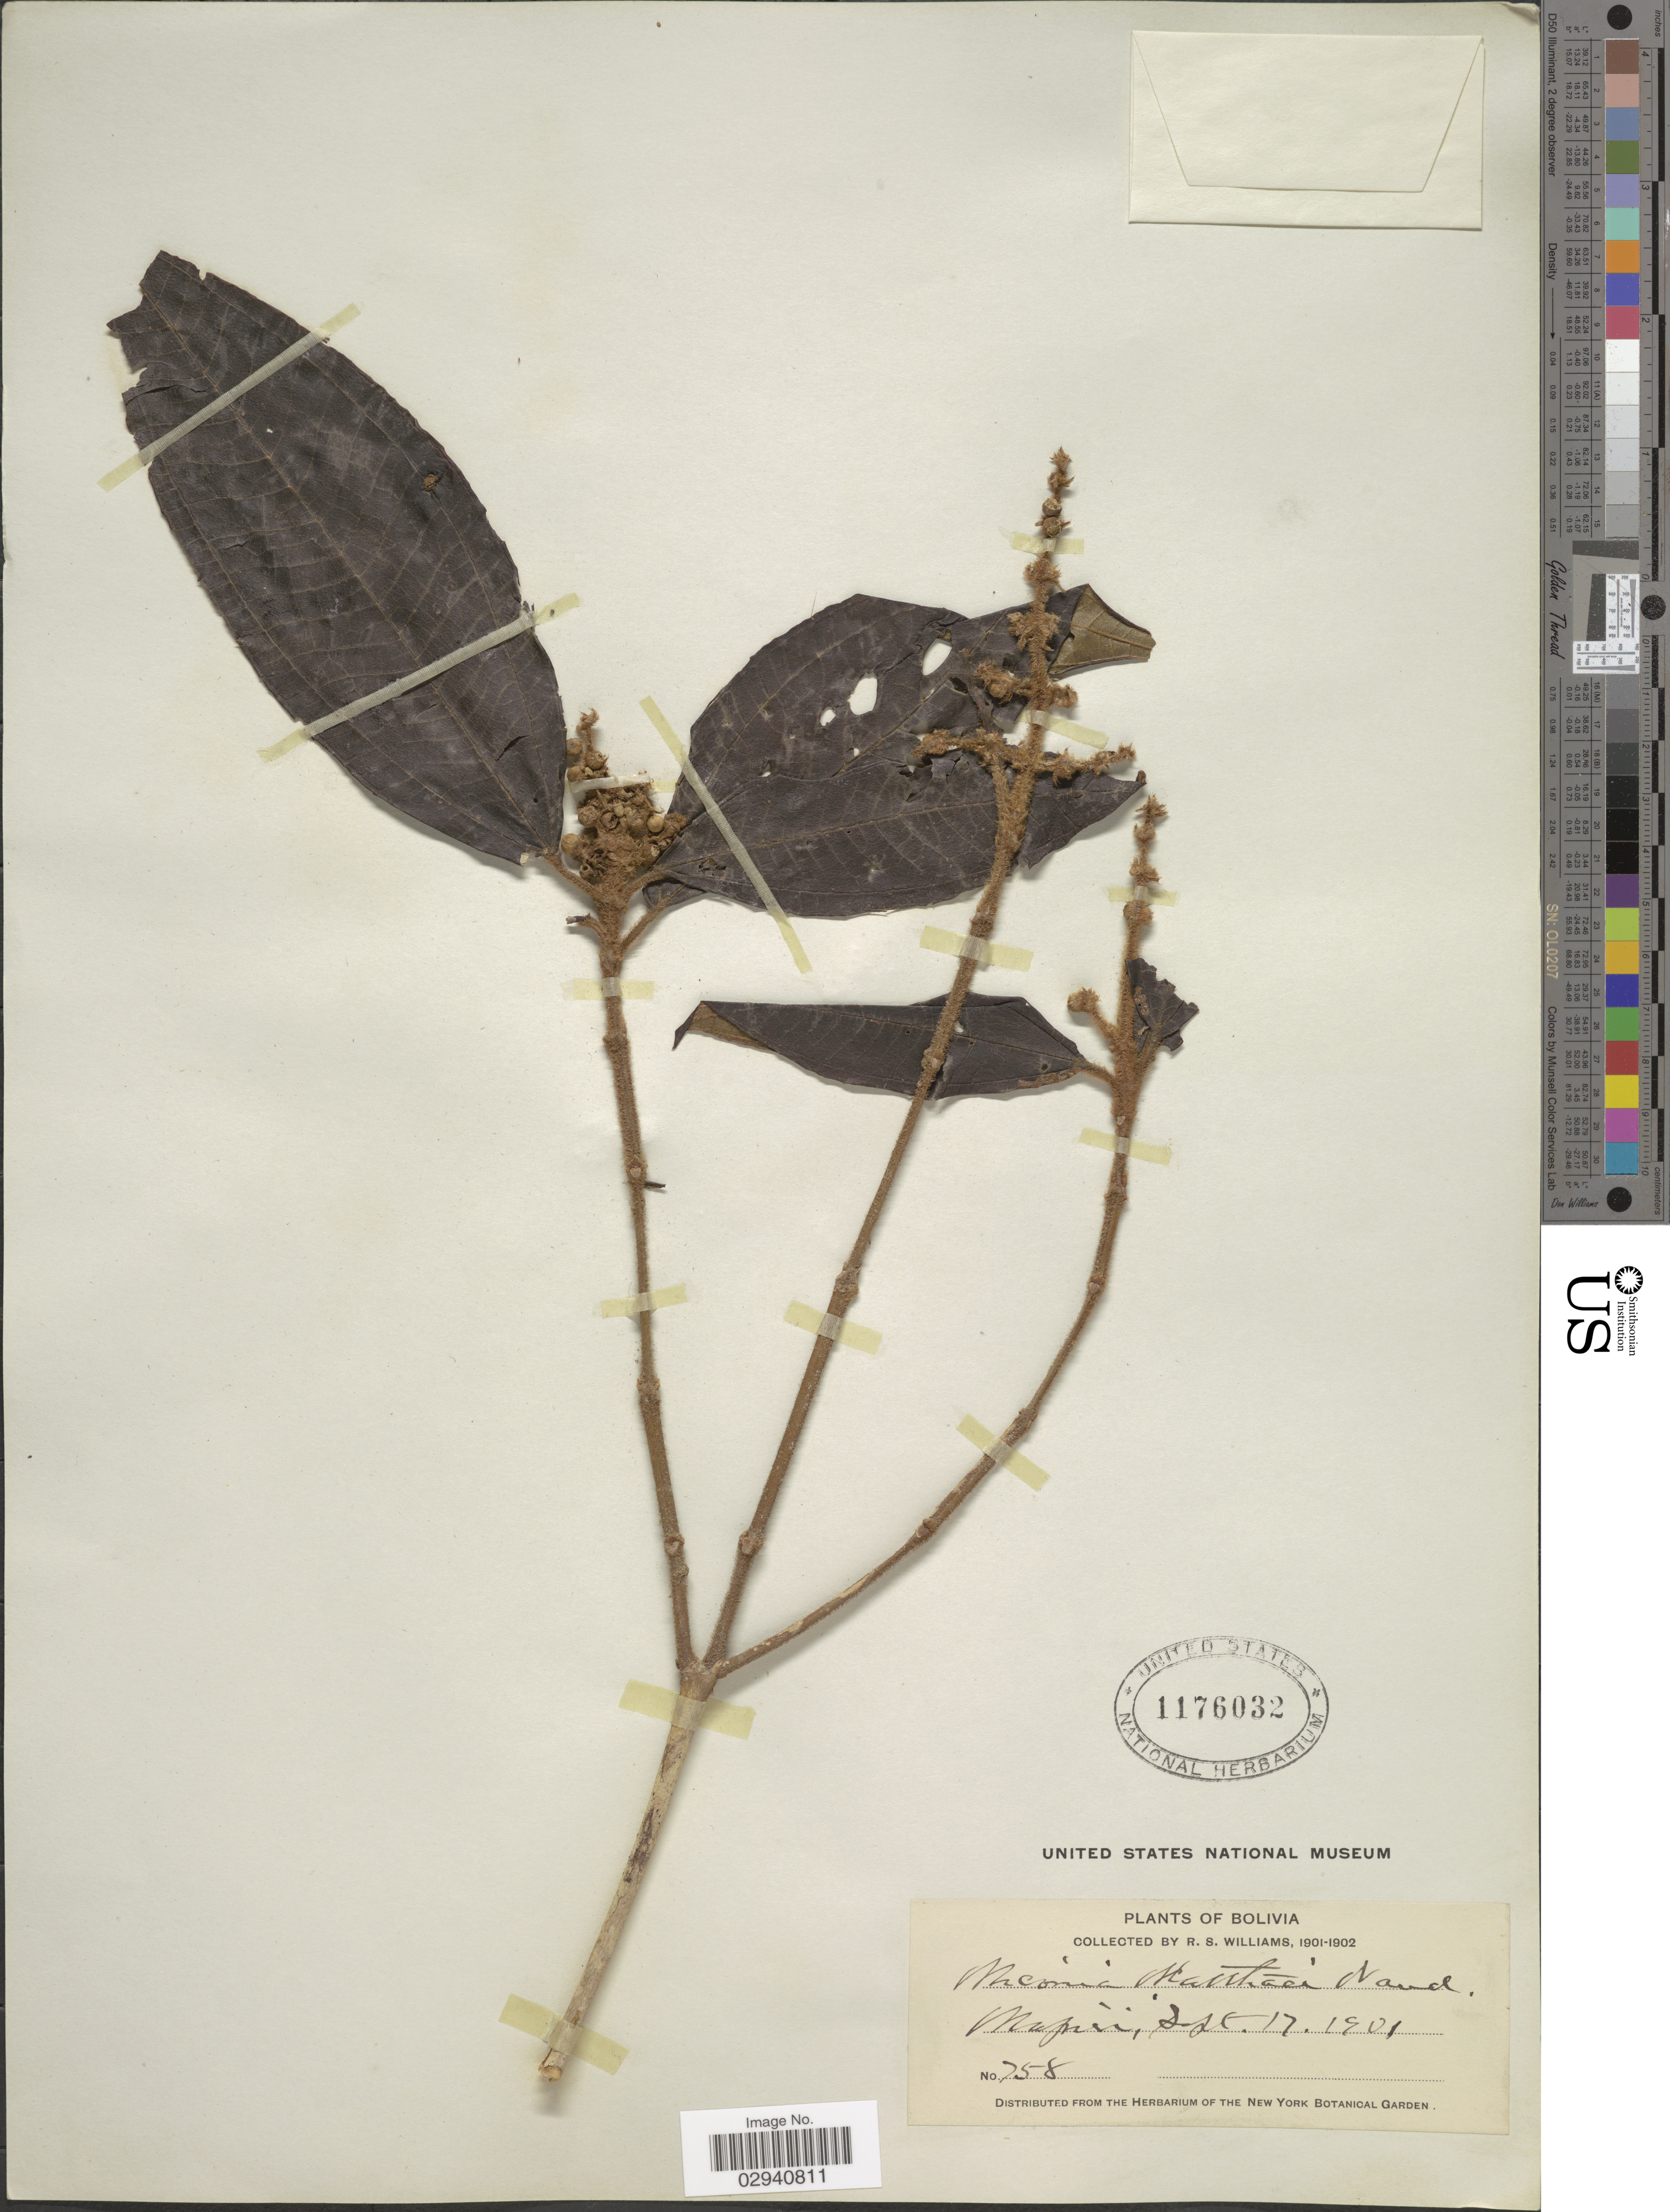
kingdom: Plantae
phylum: Tracheophyta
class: Magnoliopsida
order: Myrtales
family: Melastomataceae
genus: Miconia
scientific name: Miconia matthaei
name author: Naudin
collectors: R. S. Williams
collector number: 758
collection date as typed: Sep. 17, 1901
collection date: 1901-09-17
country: Bolivia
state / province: La Paz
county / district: Larecaja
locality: Mapiri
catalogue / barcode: US 1176032